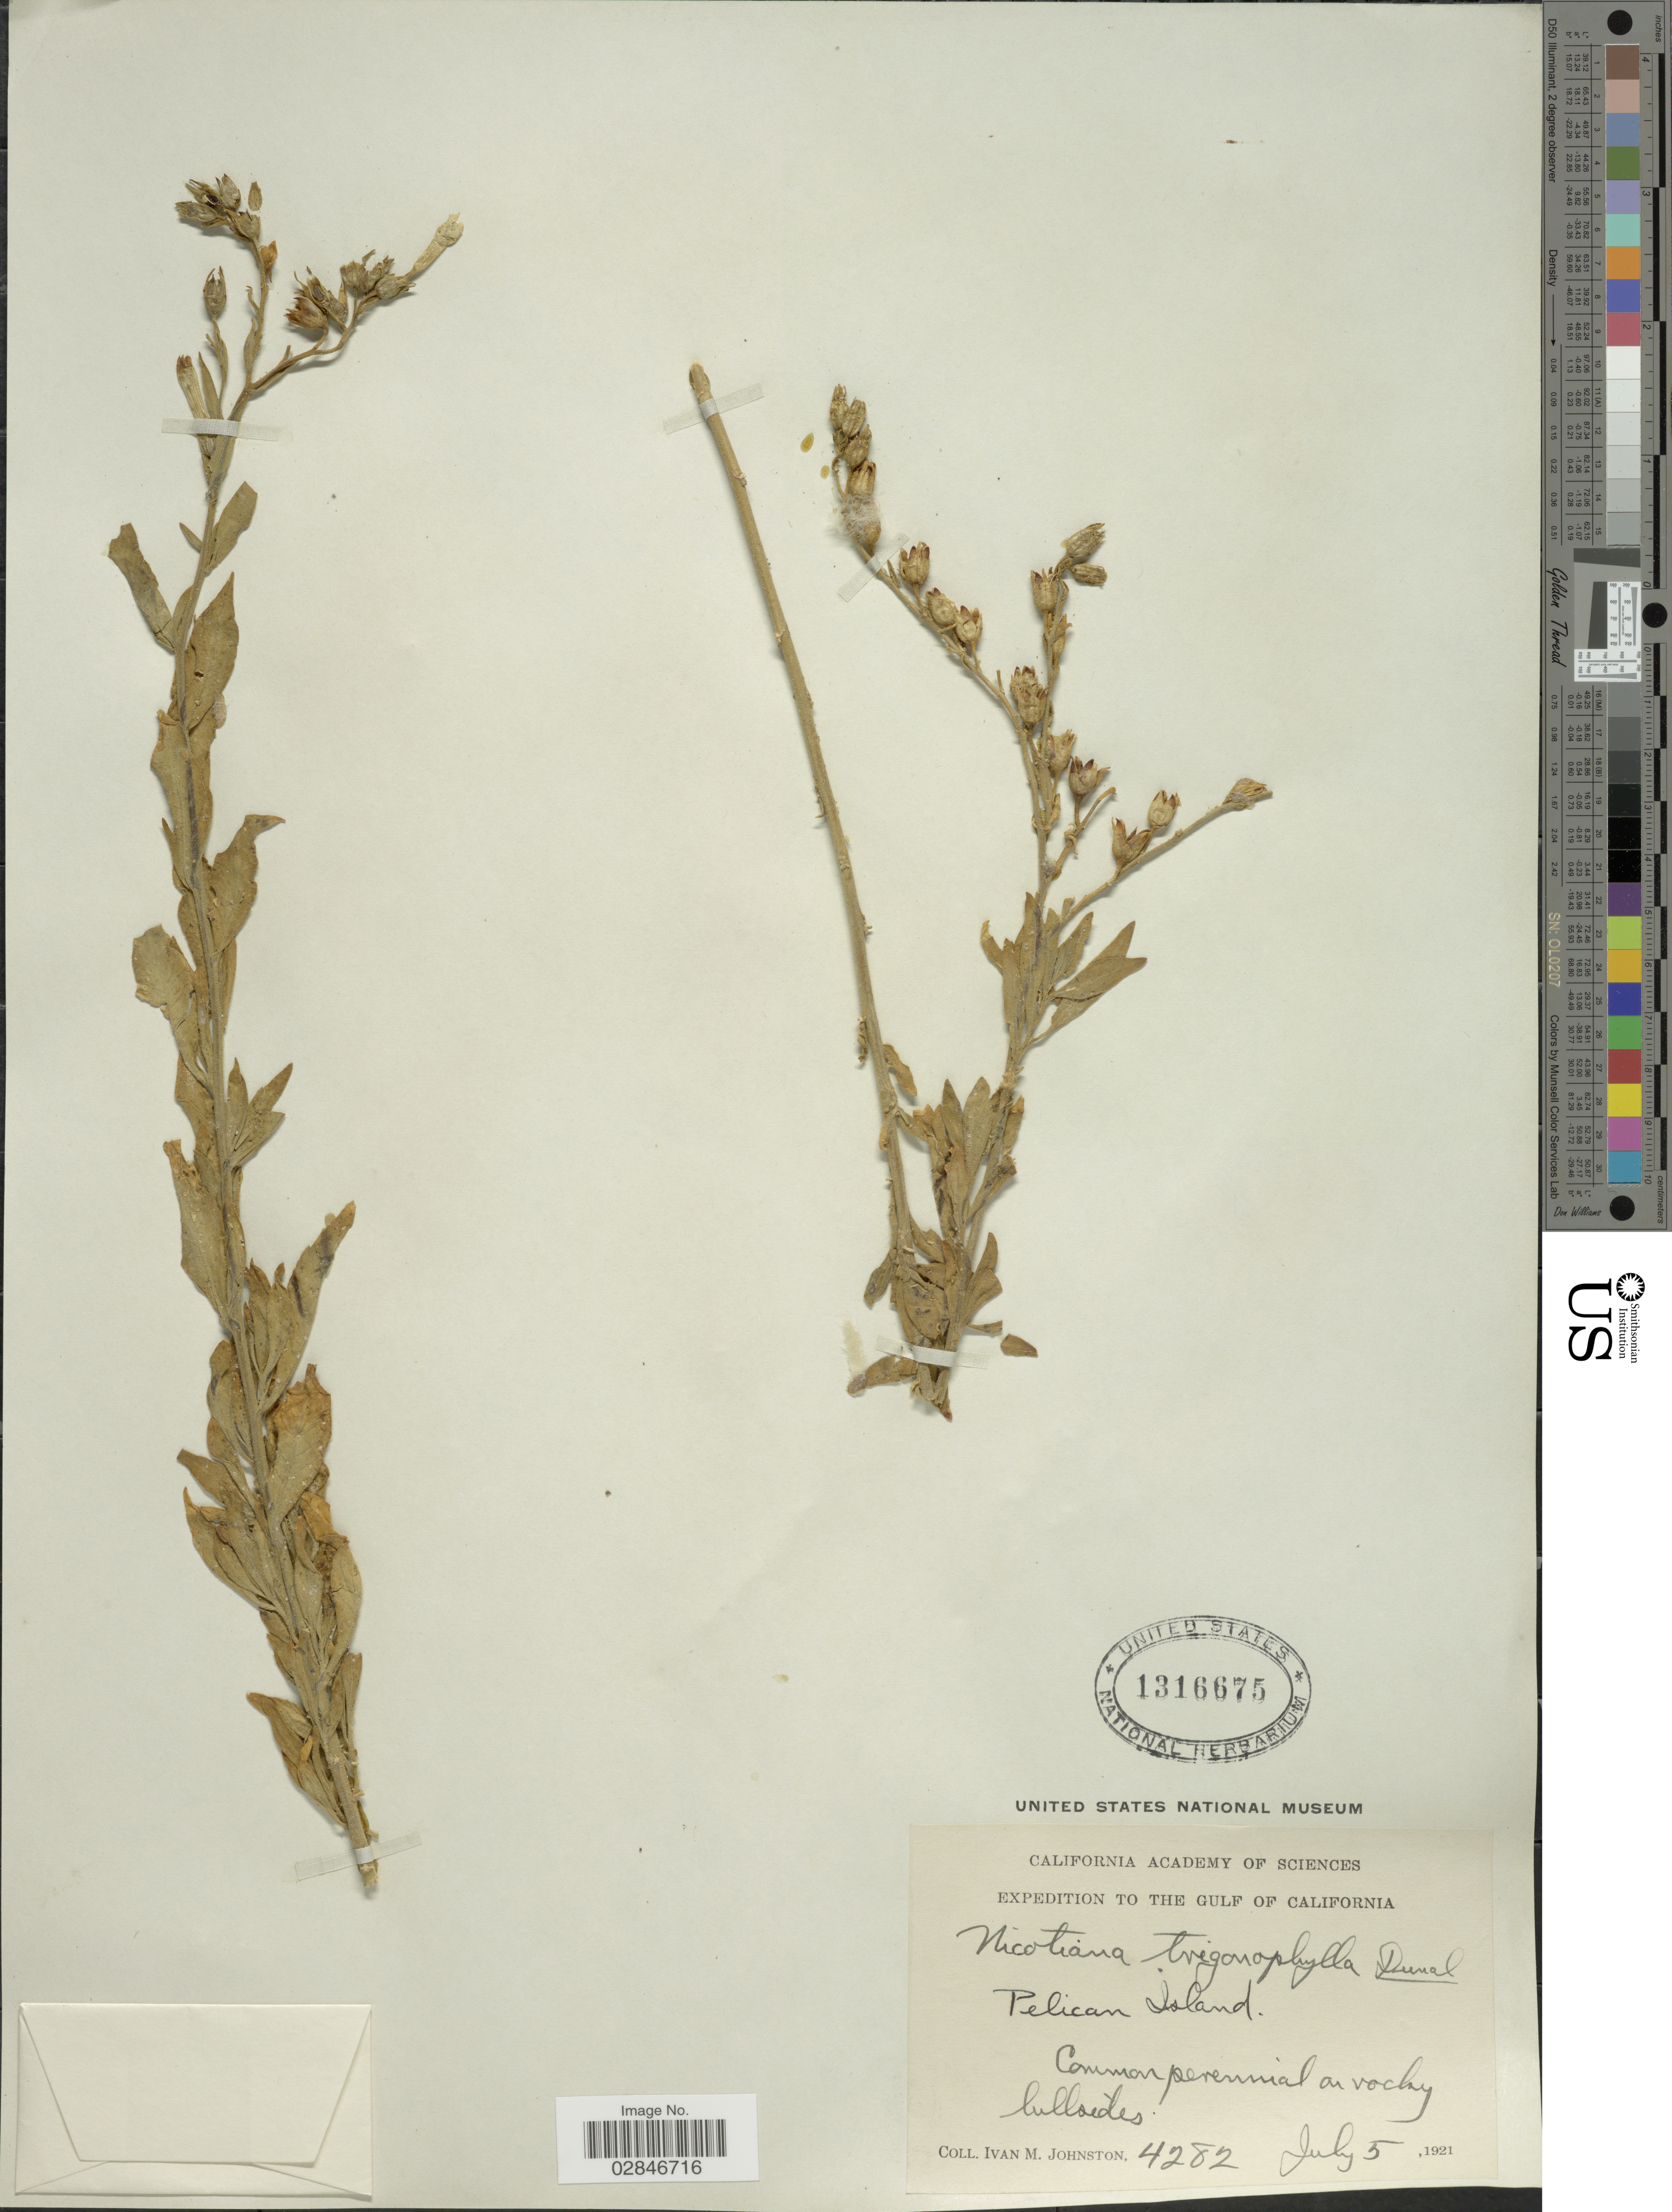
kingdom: Plantae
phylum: Tracheophyta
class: Magnoliopsida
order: Solanales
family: Solanaceae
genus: Nicotiana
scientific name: Nicotiana trigonophylla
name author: Dunal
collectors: I.M. Johnston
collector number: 4282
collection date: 1921-07-05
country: Mexico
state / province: Baja California Sur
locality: The Gulf of California, Pelican Island.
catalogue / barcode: US 1316675